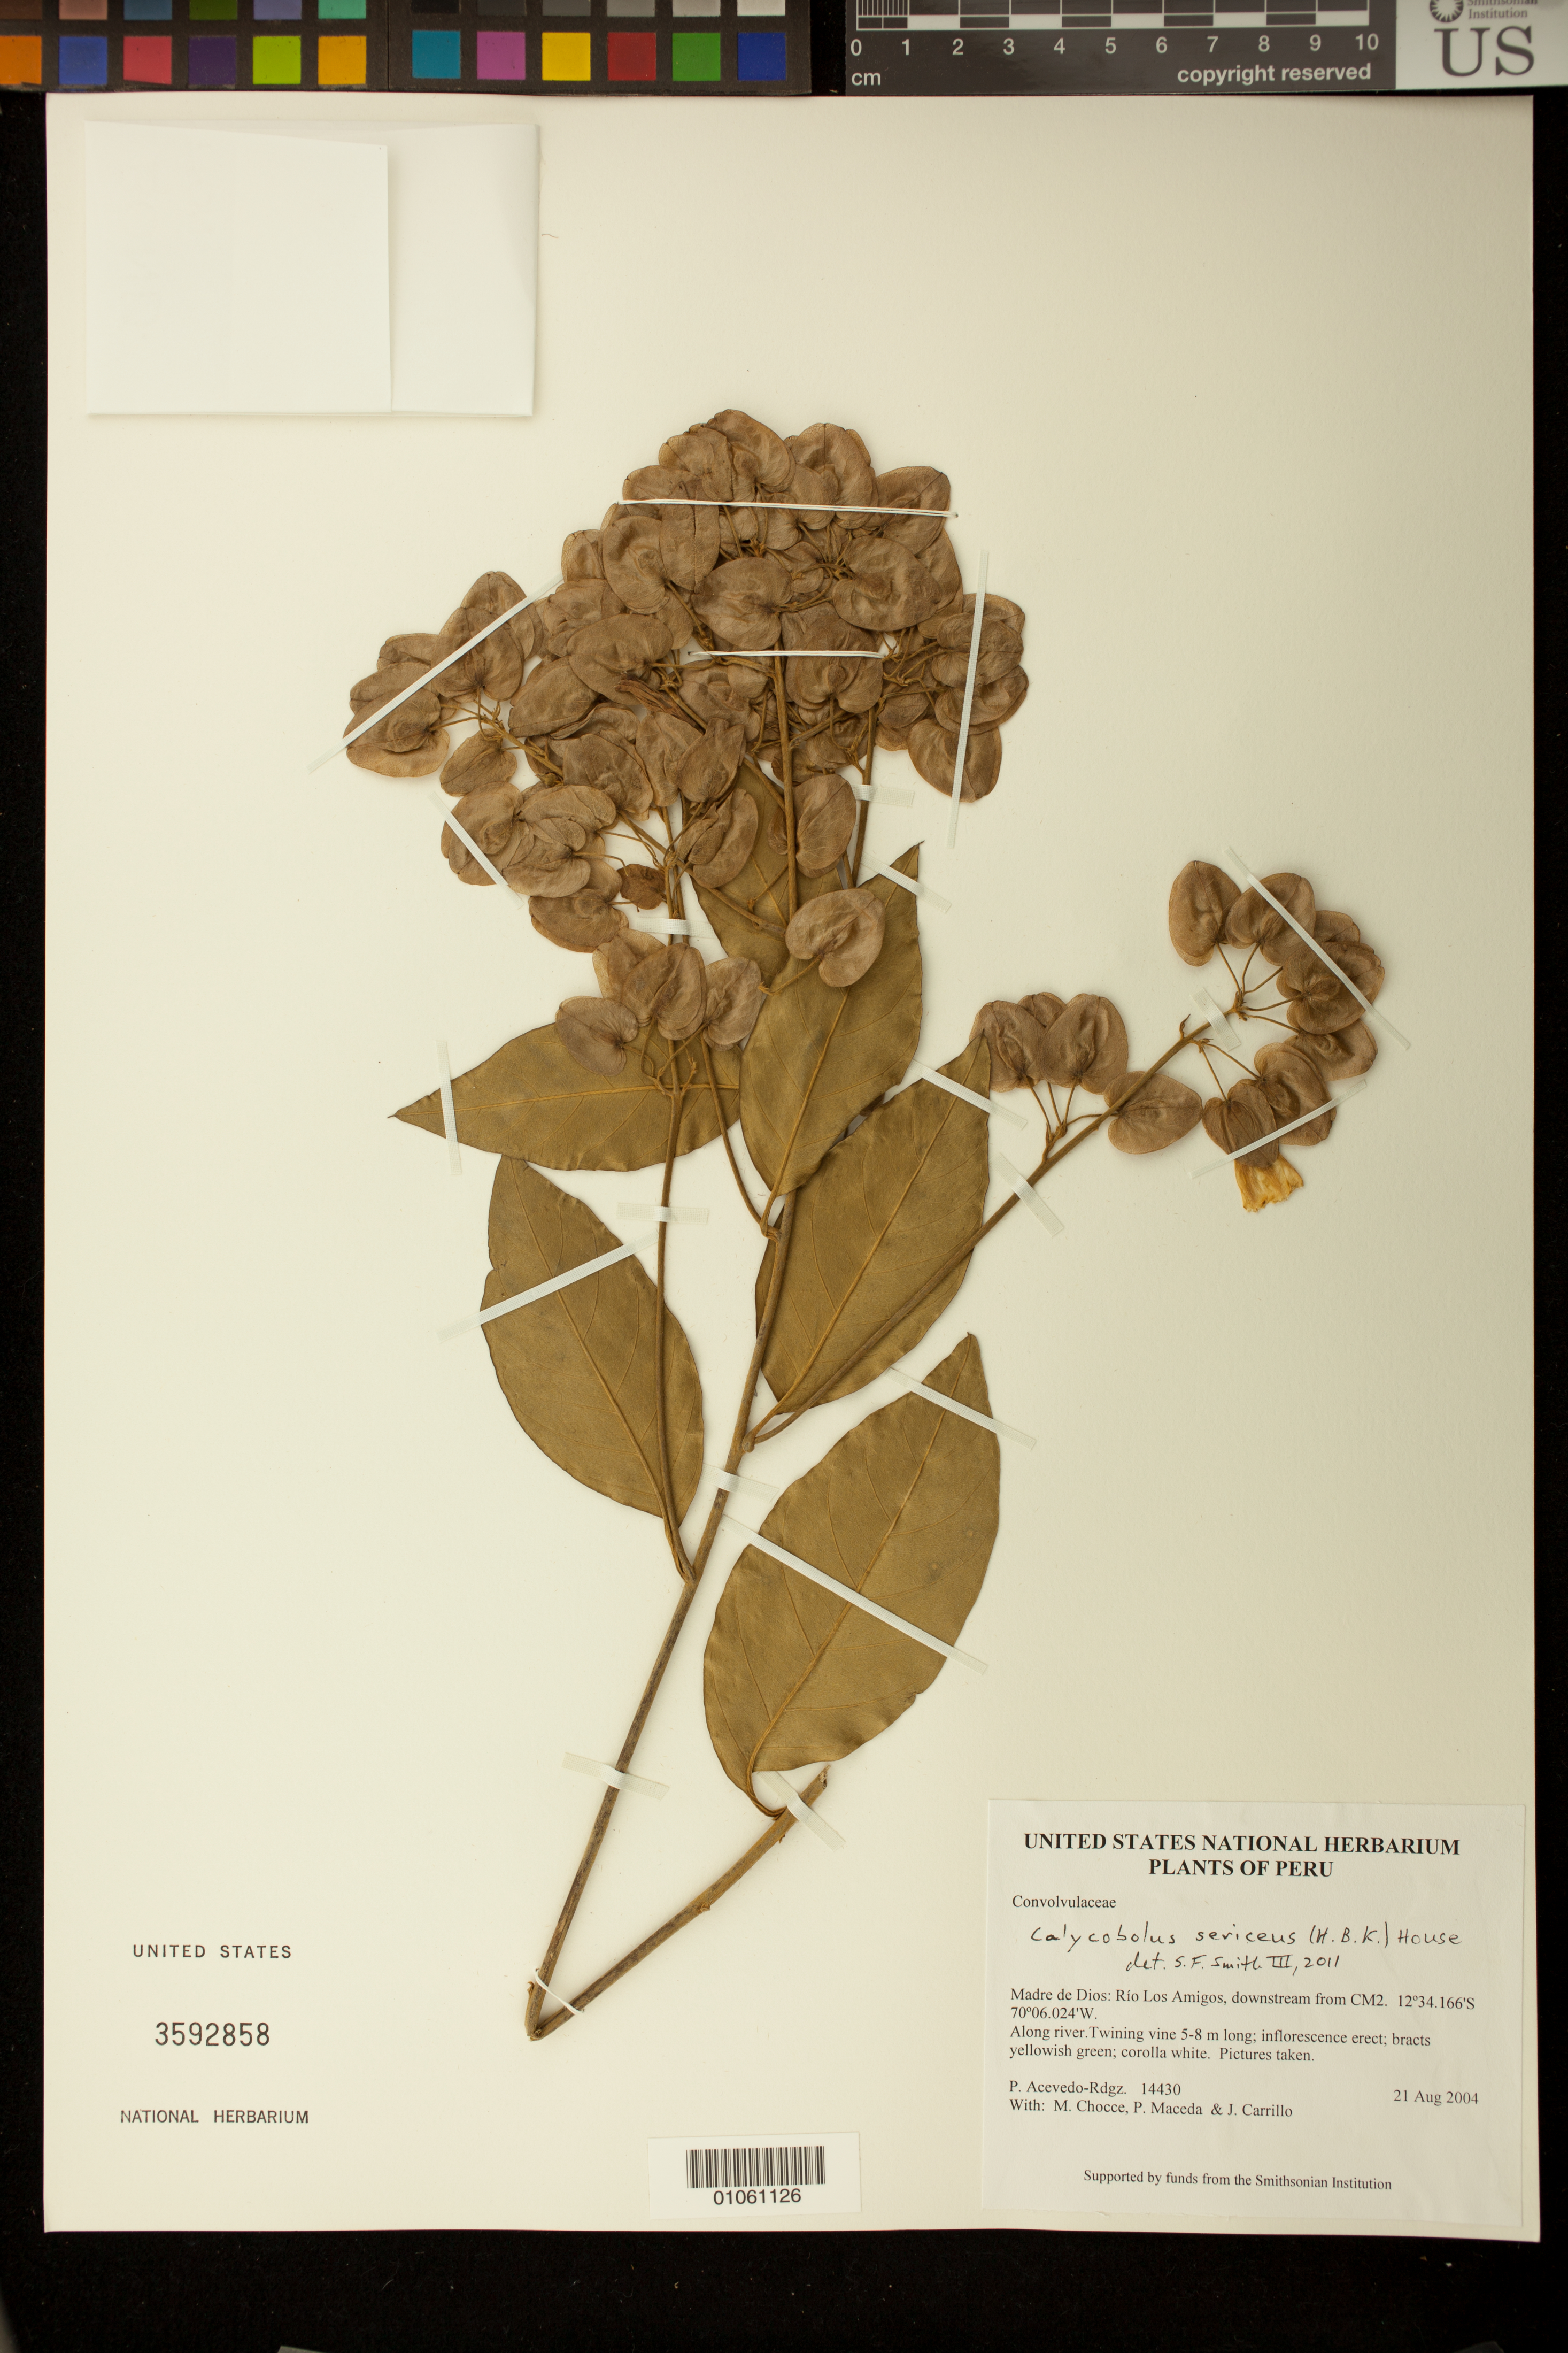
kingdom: Plantae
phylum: Tracheophyta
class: Magnoliopsida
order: Solanales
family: Convolvulaceae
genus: Calycobolus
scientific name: Calycobolus sericeus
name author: (Kunth) House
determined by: Smith, Stephen F., (US), NMNH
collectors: P. Acevedo-Rodr., M. Chocce, P. Maceda & J. Carrillo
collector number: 14430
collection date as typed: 21 Aug 2004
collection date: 2004-08-21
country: Peru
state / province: Madre de Dios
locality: Madre de Dios: Río Los Amigos, downstream from CM2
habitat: Along river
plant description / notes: MO, NY, K, P, B, US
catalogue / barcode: US 3592858